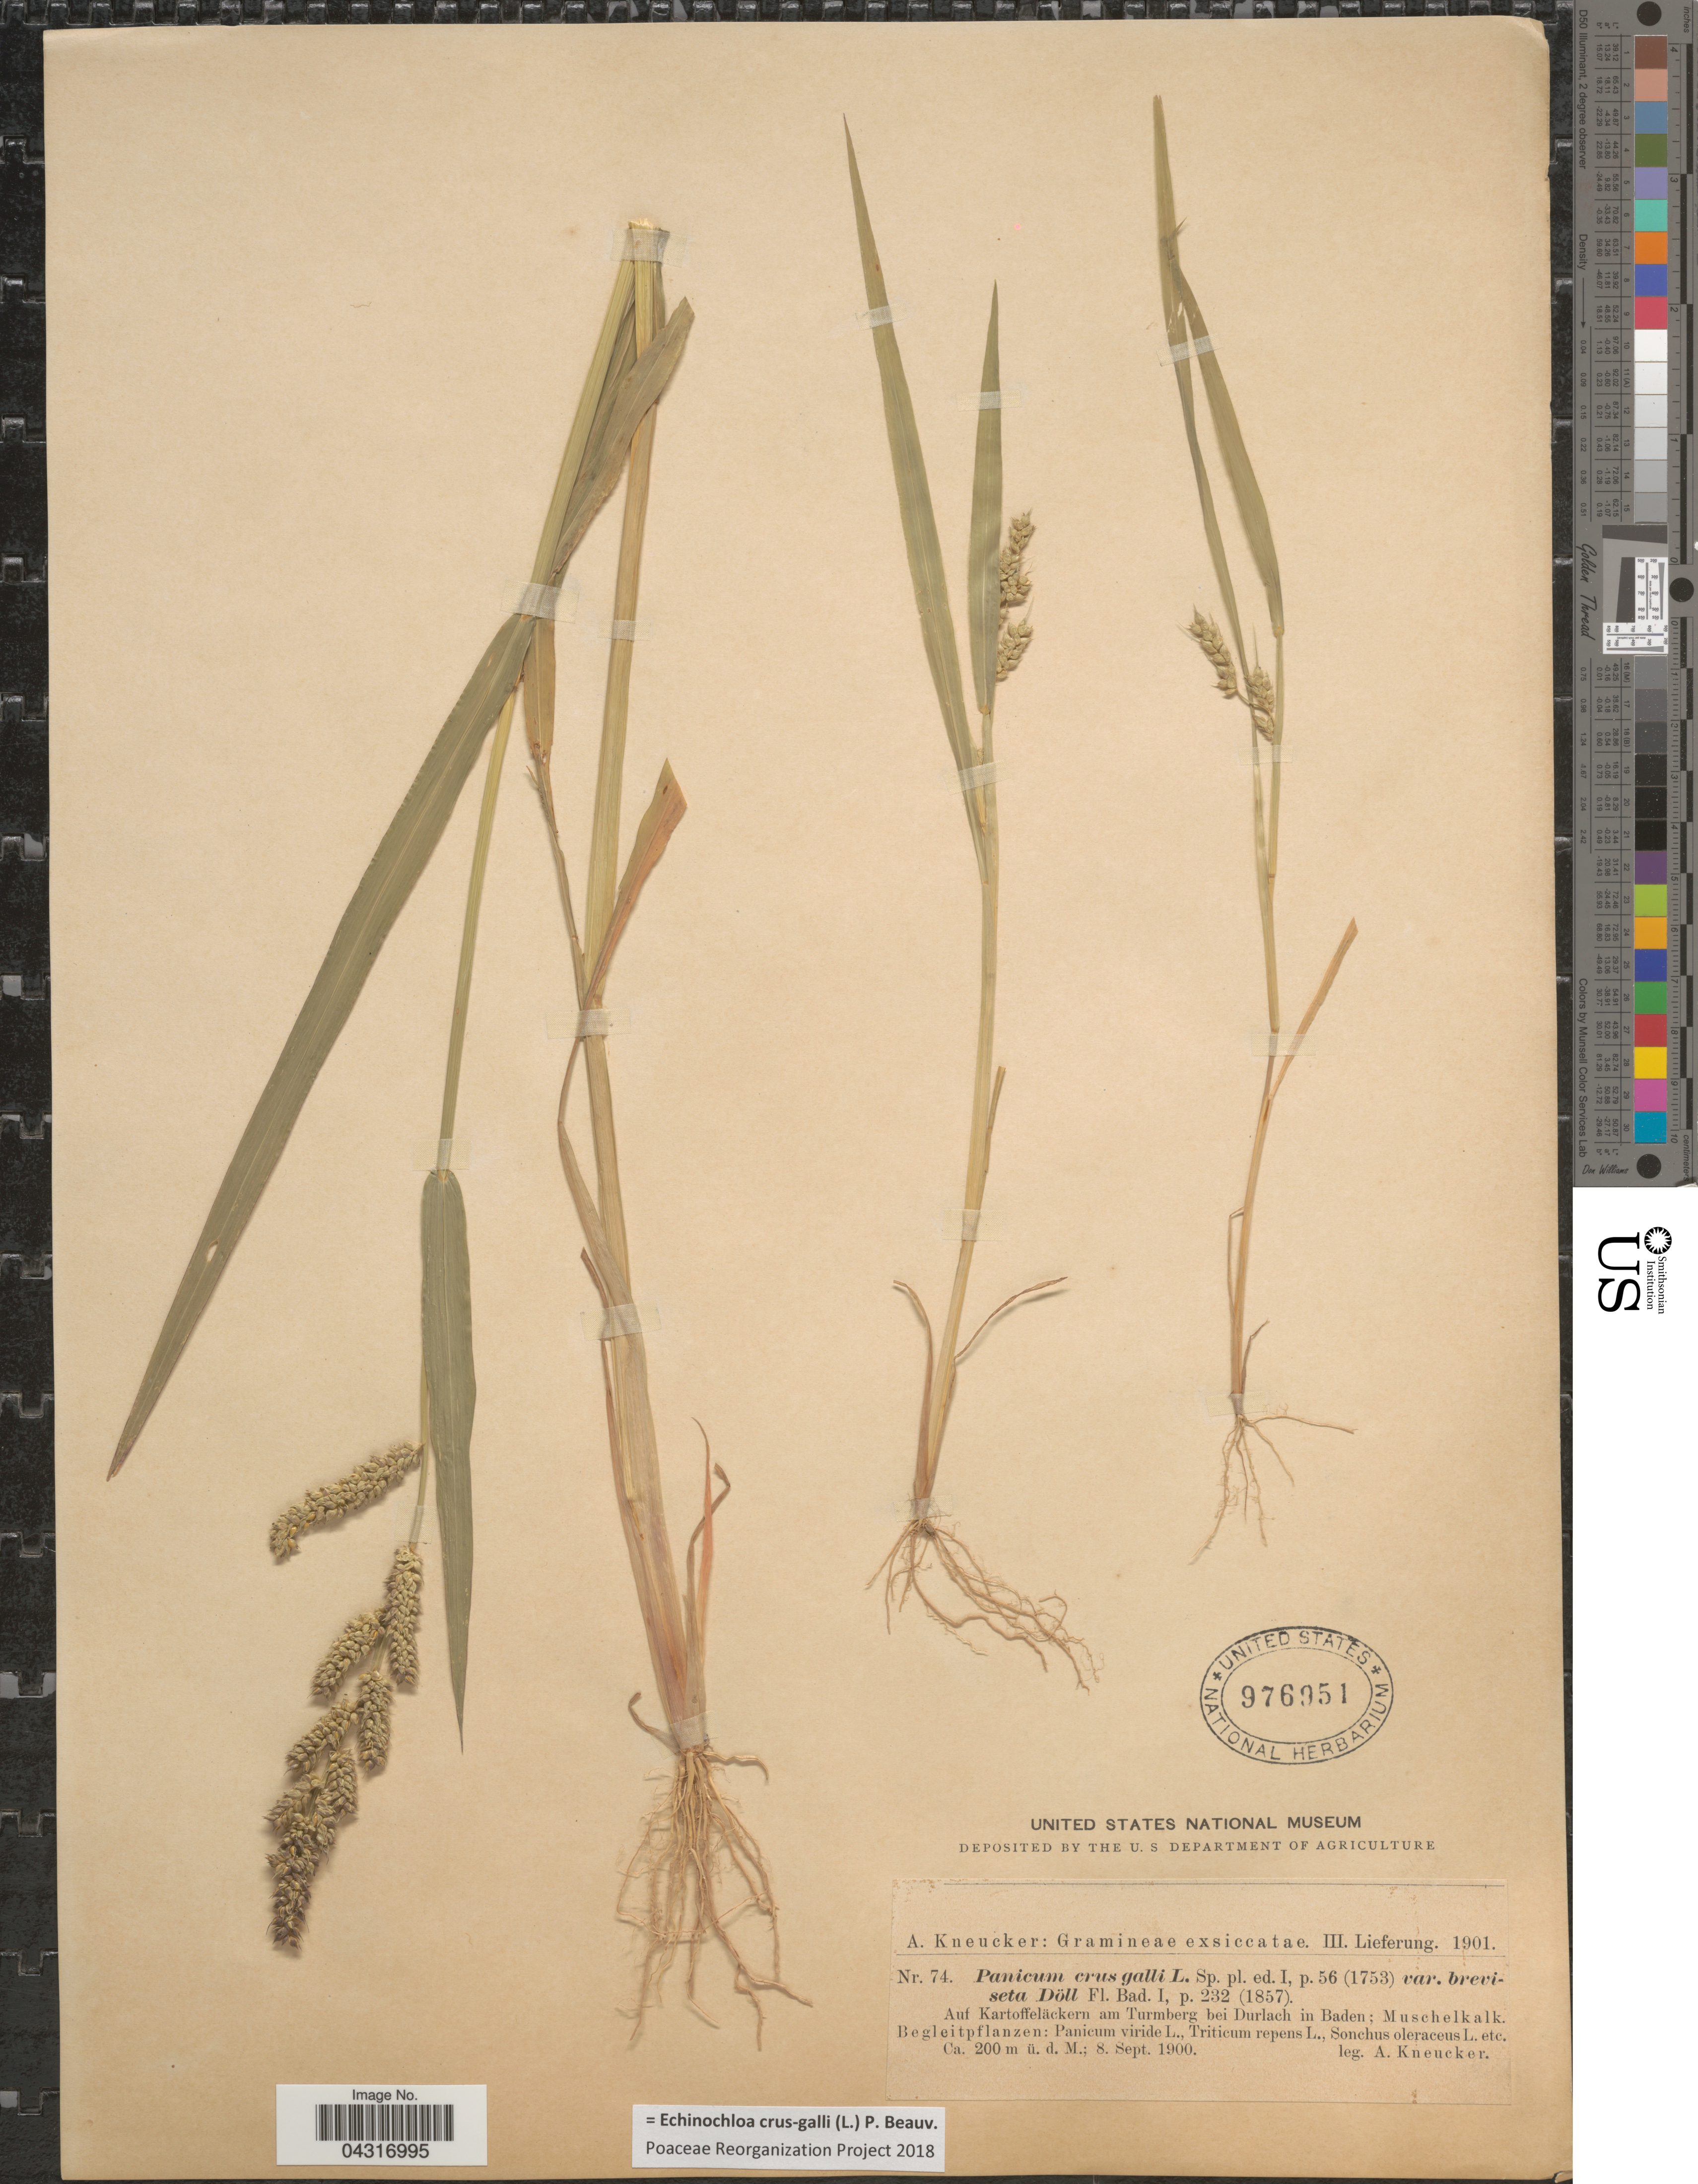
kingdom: Plantae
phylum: Tracheophyta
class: Liliopsida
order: Poales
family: Poaceae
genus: Echinochloa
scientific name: Echinochloa crus-galli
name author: (L.) P. Beauv.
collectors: A. Kneucker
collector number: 74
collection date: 1900-09-08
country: Germany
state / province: Baden-Württemberg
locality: Auf Kartoffeläckern am Turmberg bei Durlach in Baden.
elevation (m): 200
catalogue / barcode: US 976951